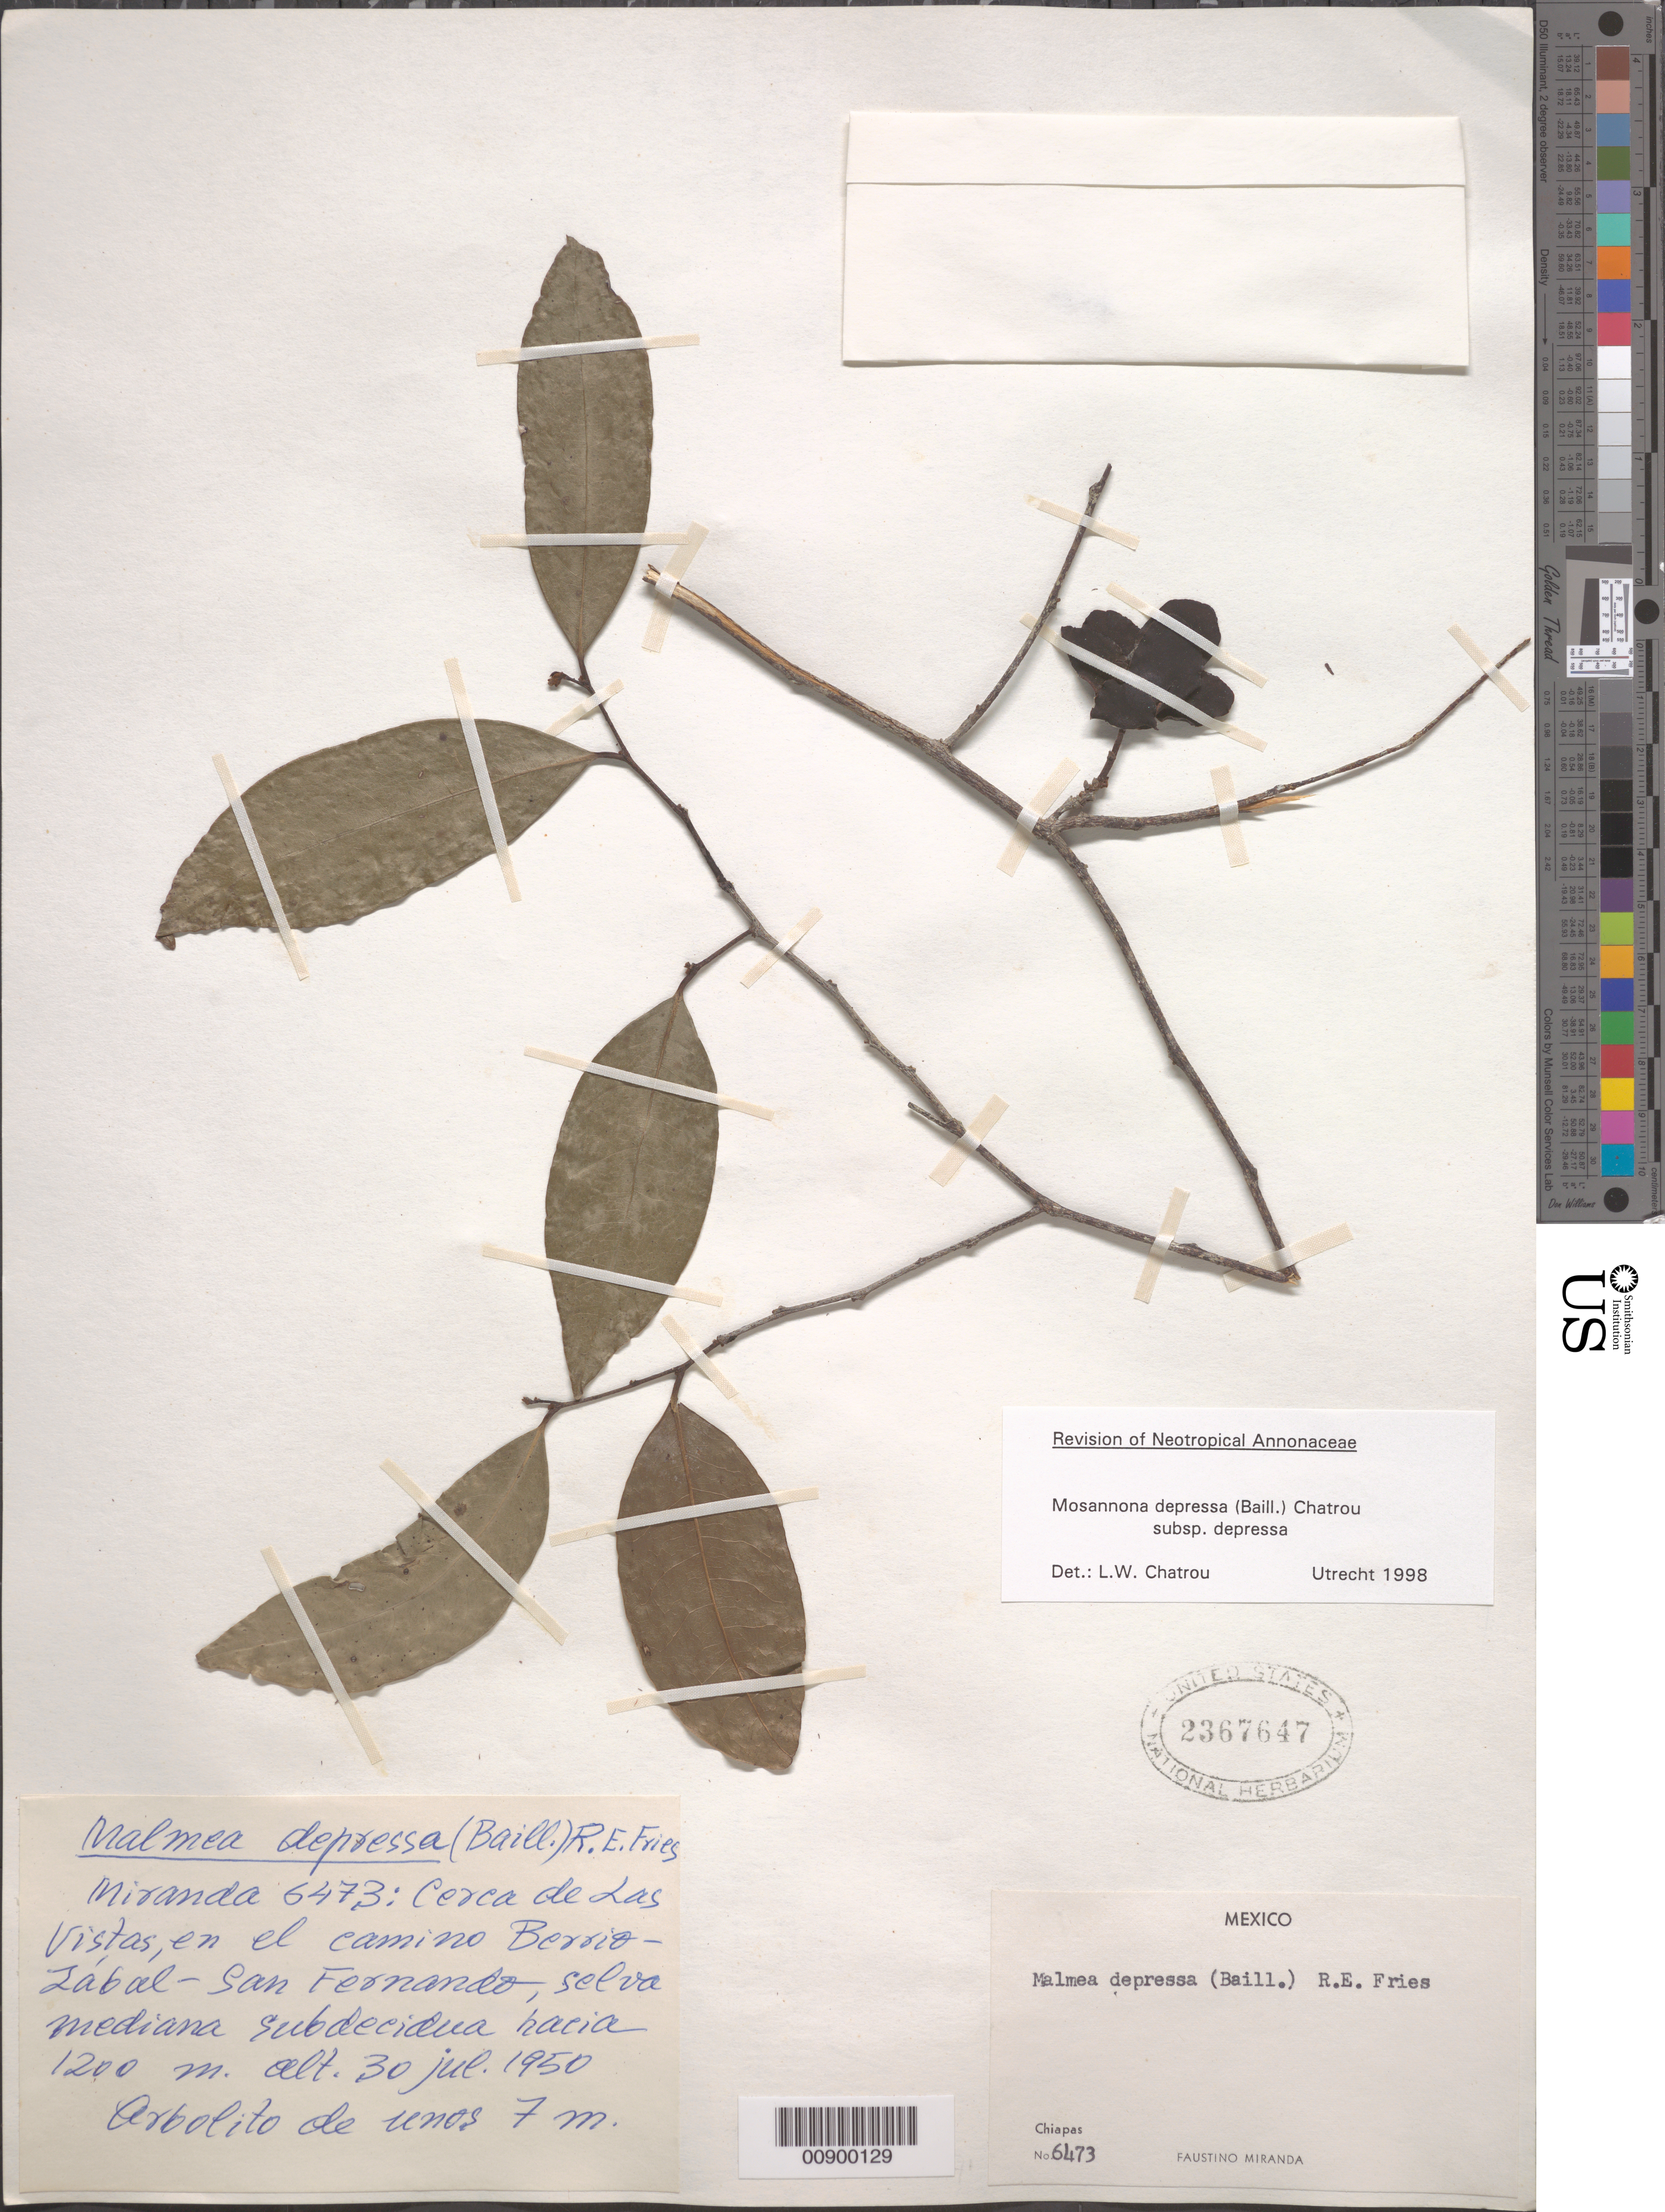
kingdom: Plantae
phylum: Tracheophyta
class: Magnoliopsida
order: Magnoliales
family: Annonaceae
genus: Malmea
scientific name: Malmea depressa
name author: (Baill.) R.E. Fr.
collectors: Miranda G., F.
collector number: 6473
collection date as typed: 30 Jul 1950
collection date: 1950-07-30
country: Mexico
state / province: Chiapas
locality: Cerca de Las Vistas, en el camino Berriozábal - San Fernando.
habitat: Selva mediana subdecidua.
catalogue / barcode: US 2367647